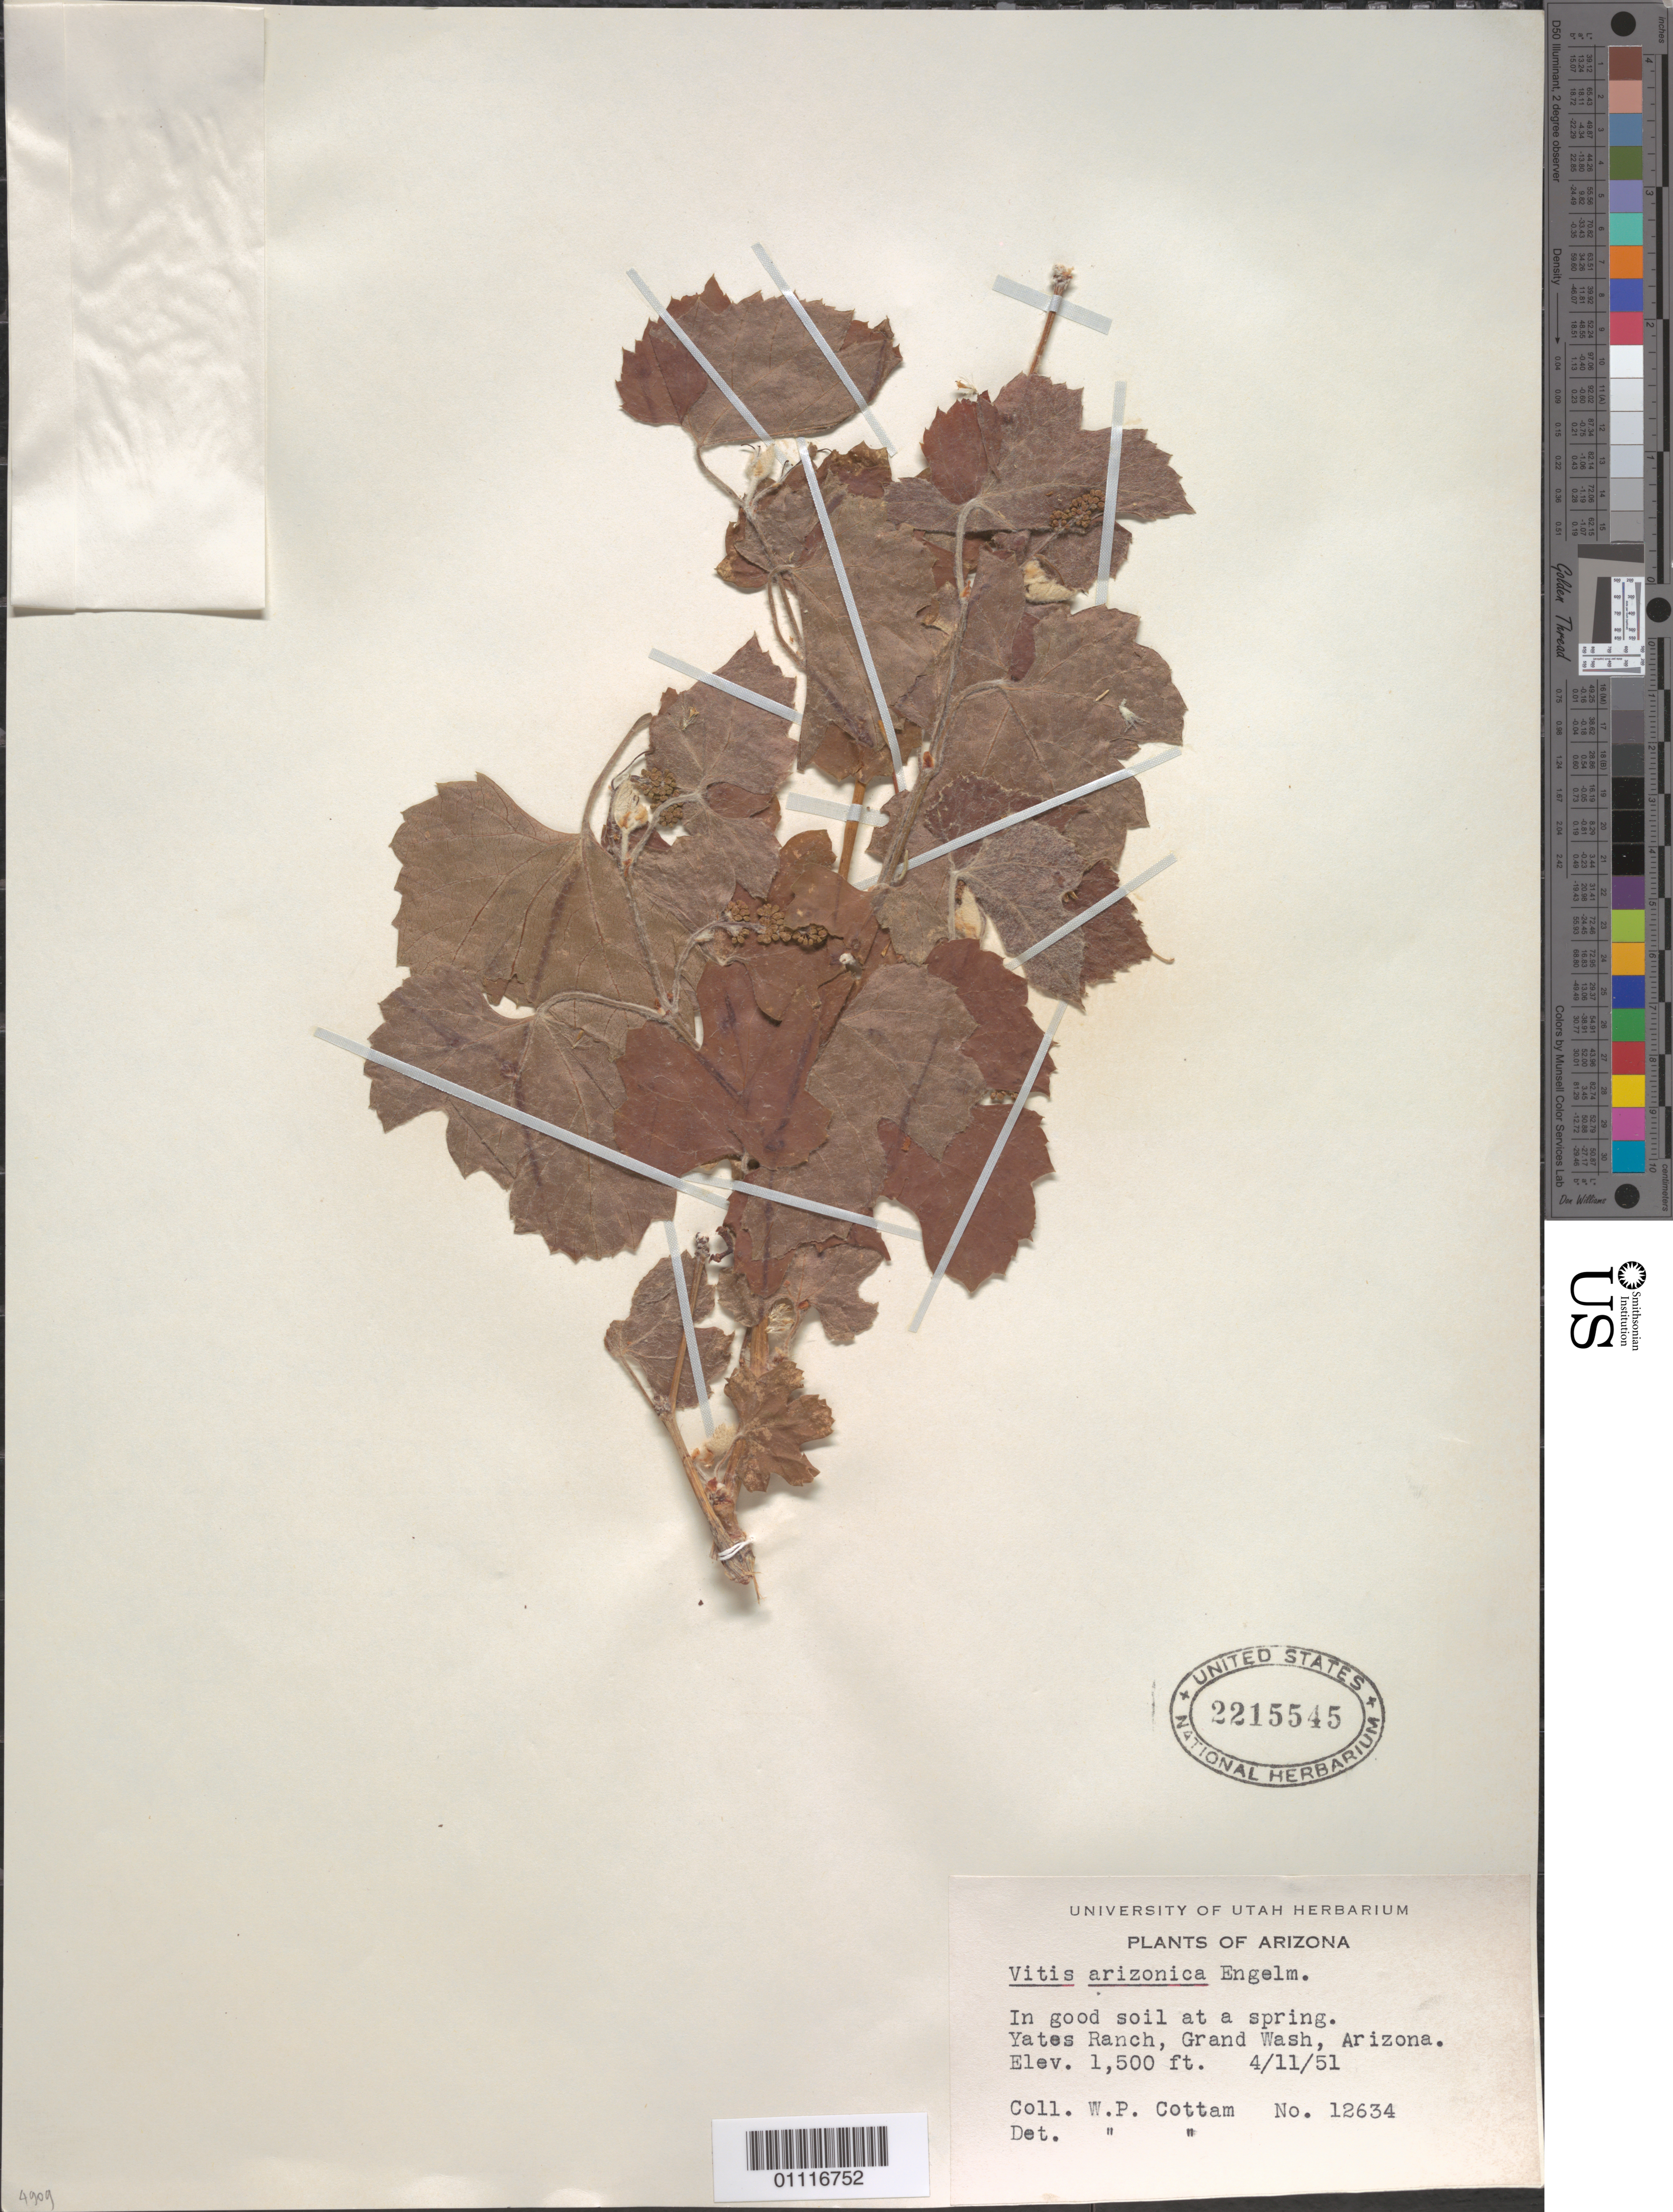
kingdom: Plantae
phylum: Tracheophyta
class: Magnoliopsida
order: Vitales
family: Vitaceae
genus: Vitis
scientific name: Vitis arizonica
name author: Engelm.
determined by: Cottam, W. P.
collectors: W. Cottam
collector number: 12634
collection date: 1951-04-11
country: United States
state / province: Arizona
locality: In good soil at a spring. Yates Ranch, Grand Wash, Arizona.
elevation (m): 457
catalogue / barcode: US 2215545